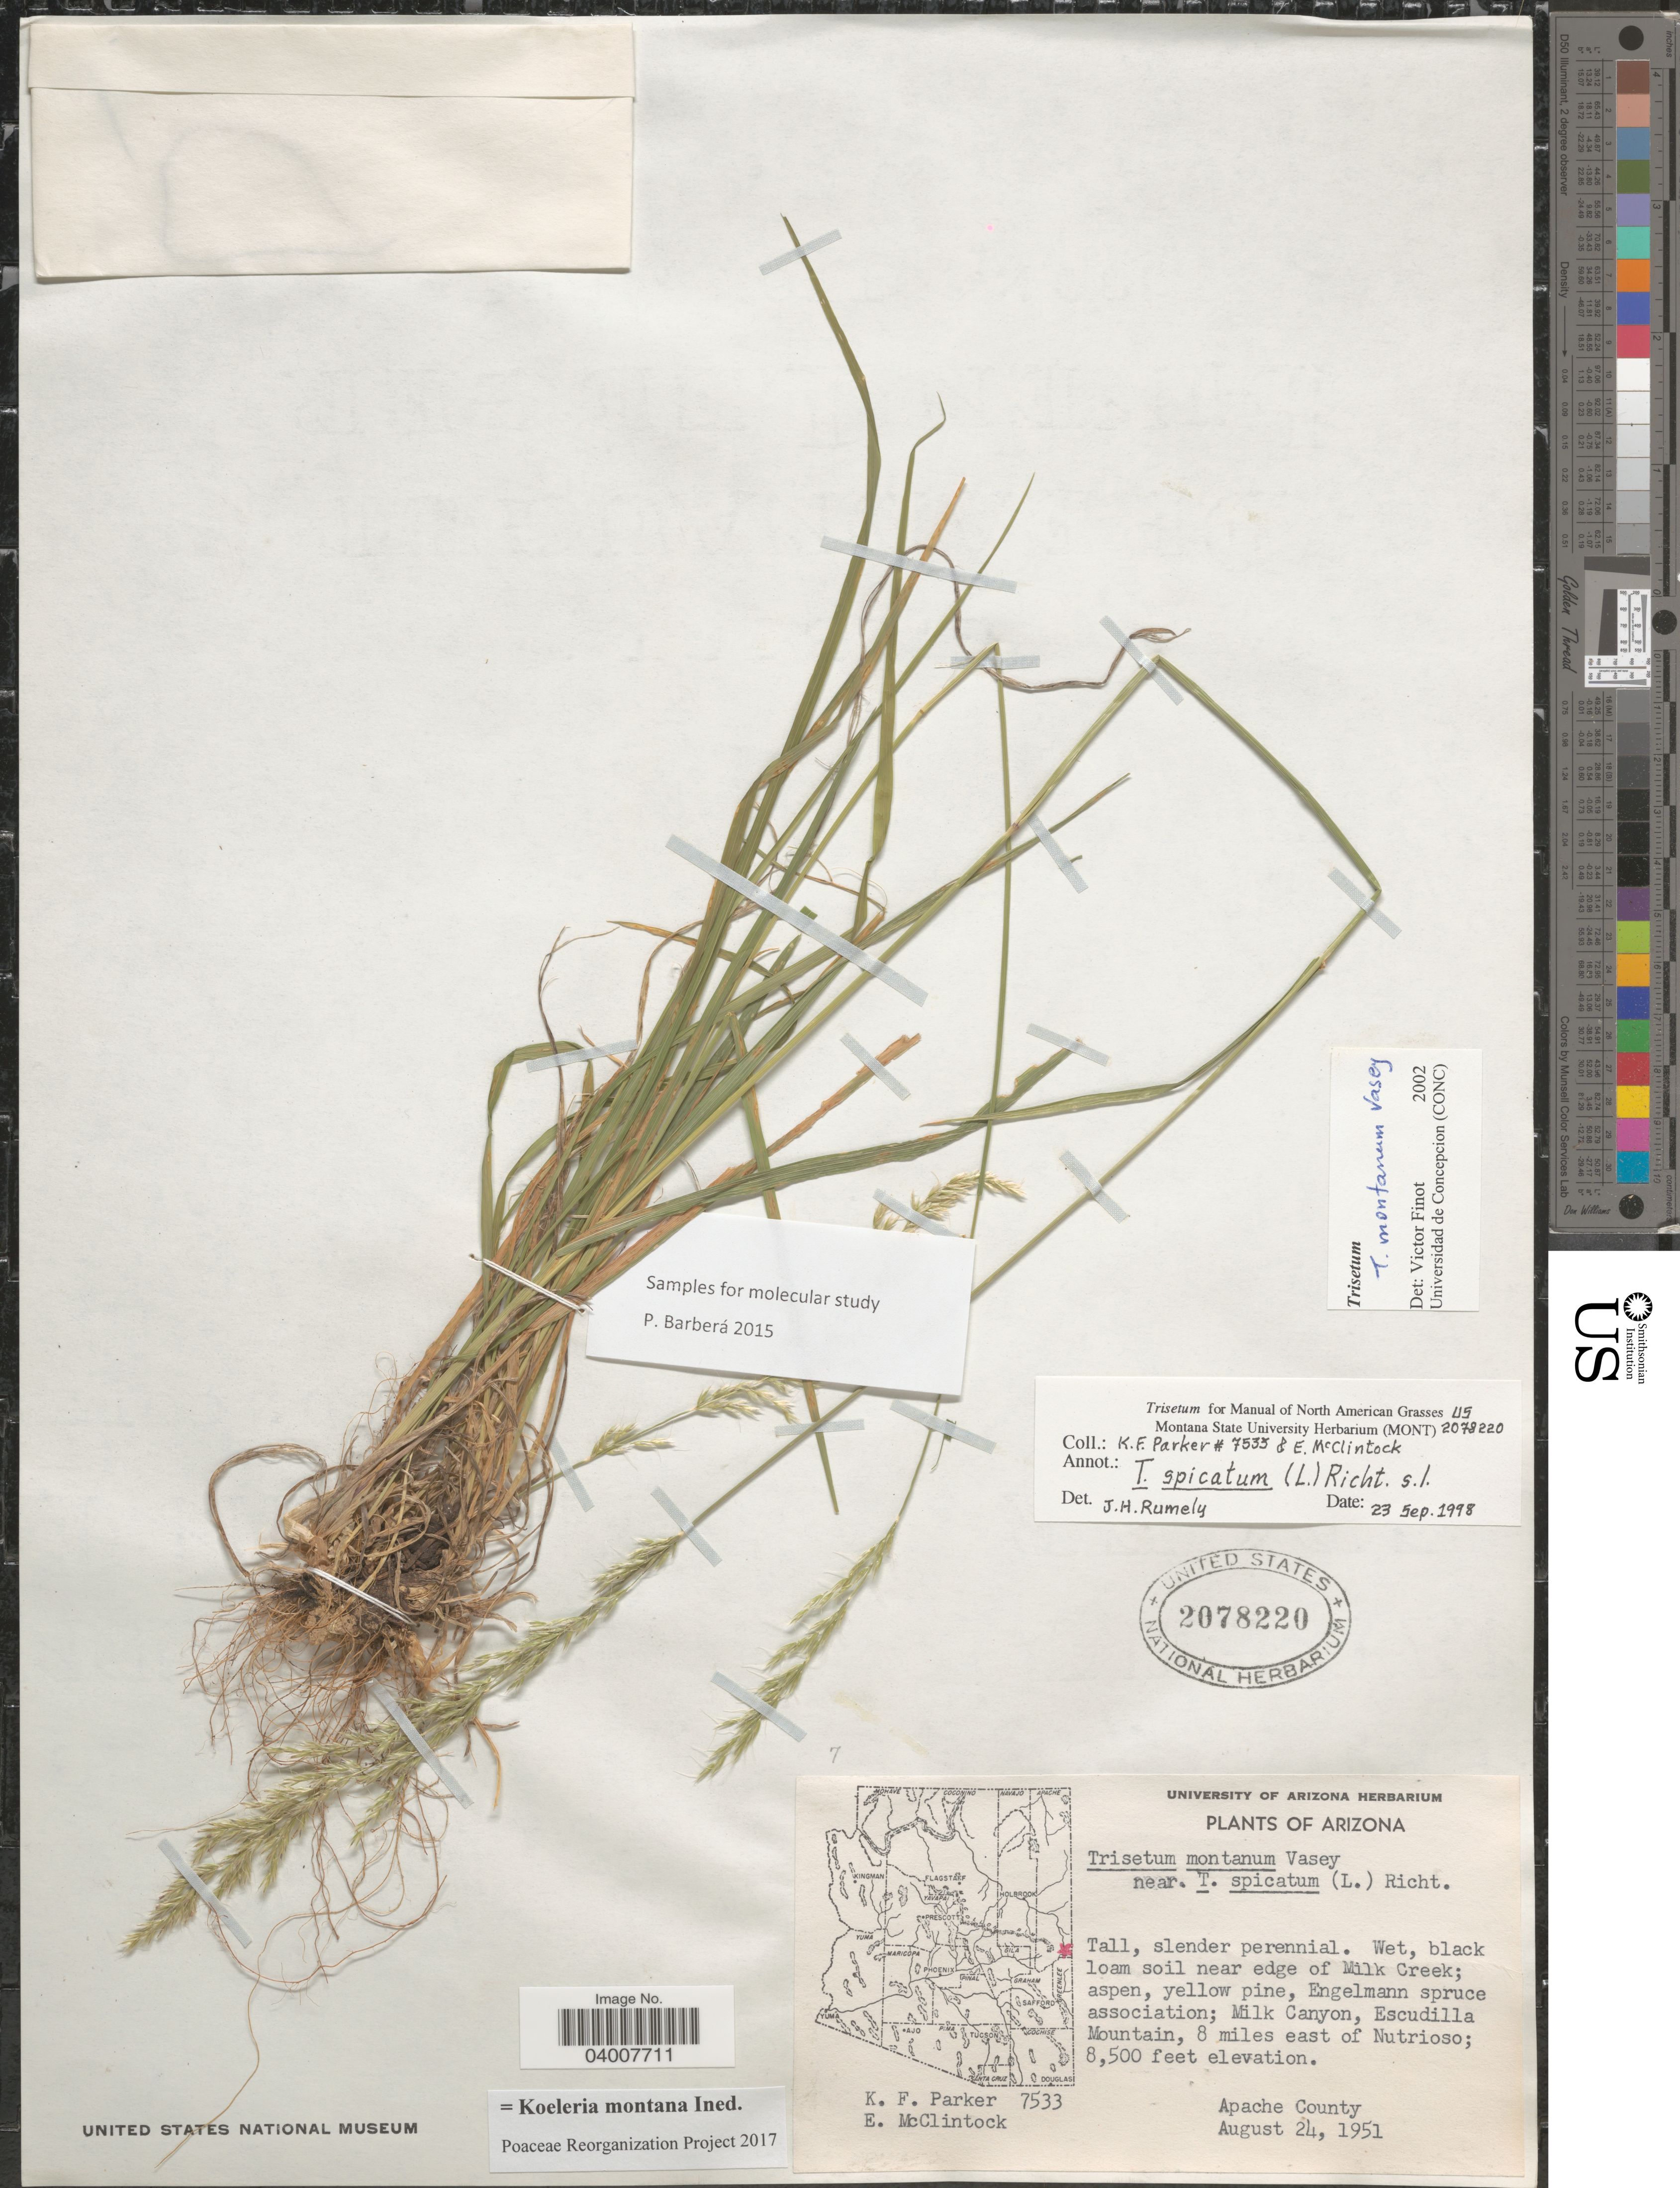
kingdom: Plantae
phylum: Tracheophyta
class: Liliopsida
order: Poales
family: Poaceae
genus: Koeleria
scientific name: Koeleria montana ined.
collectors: K. F. Parker & E. McClintock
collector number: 7533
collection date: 1951-08-24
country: United States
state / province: Arizona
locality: Wet, black loam soil near edge of Milk Creek; Milk Canyon, Escudilla Mountain, 8 miles east of Nutrioso. Apache County.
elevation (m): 2591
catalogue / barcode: US 2078220